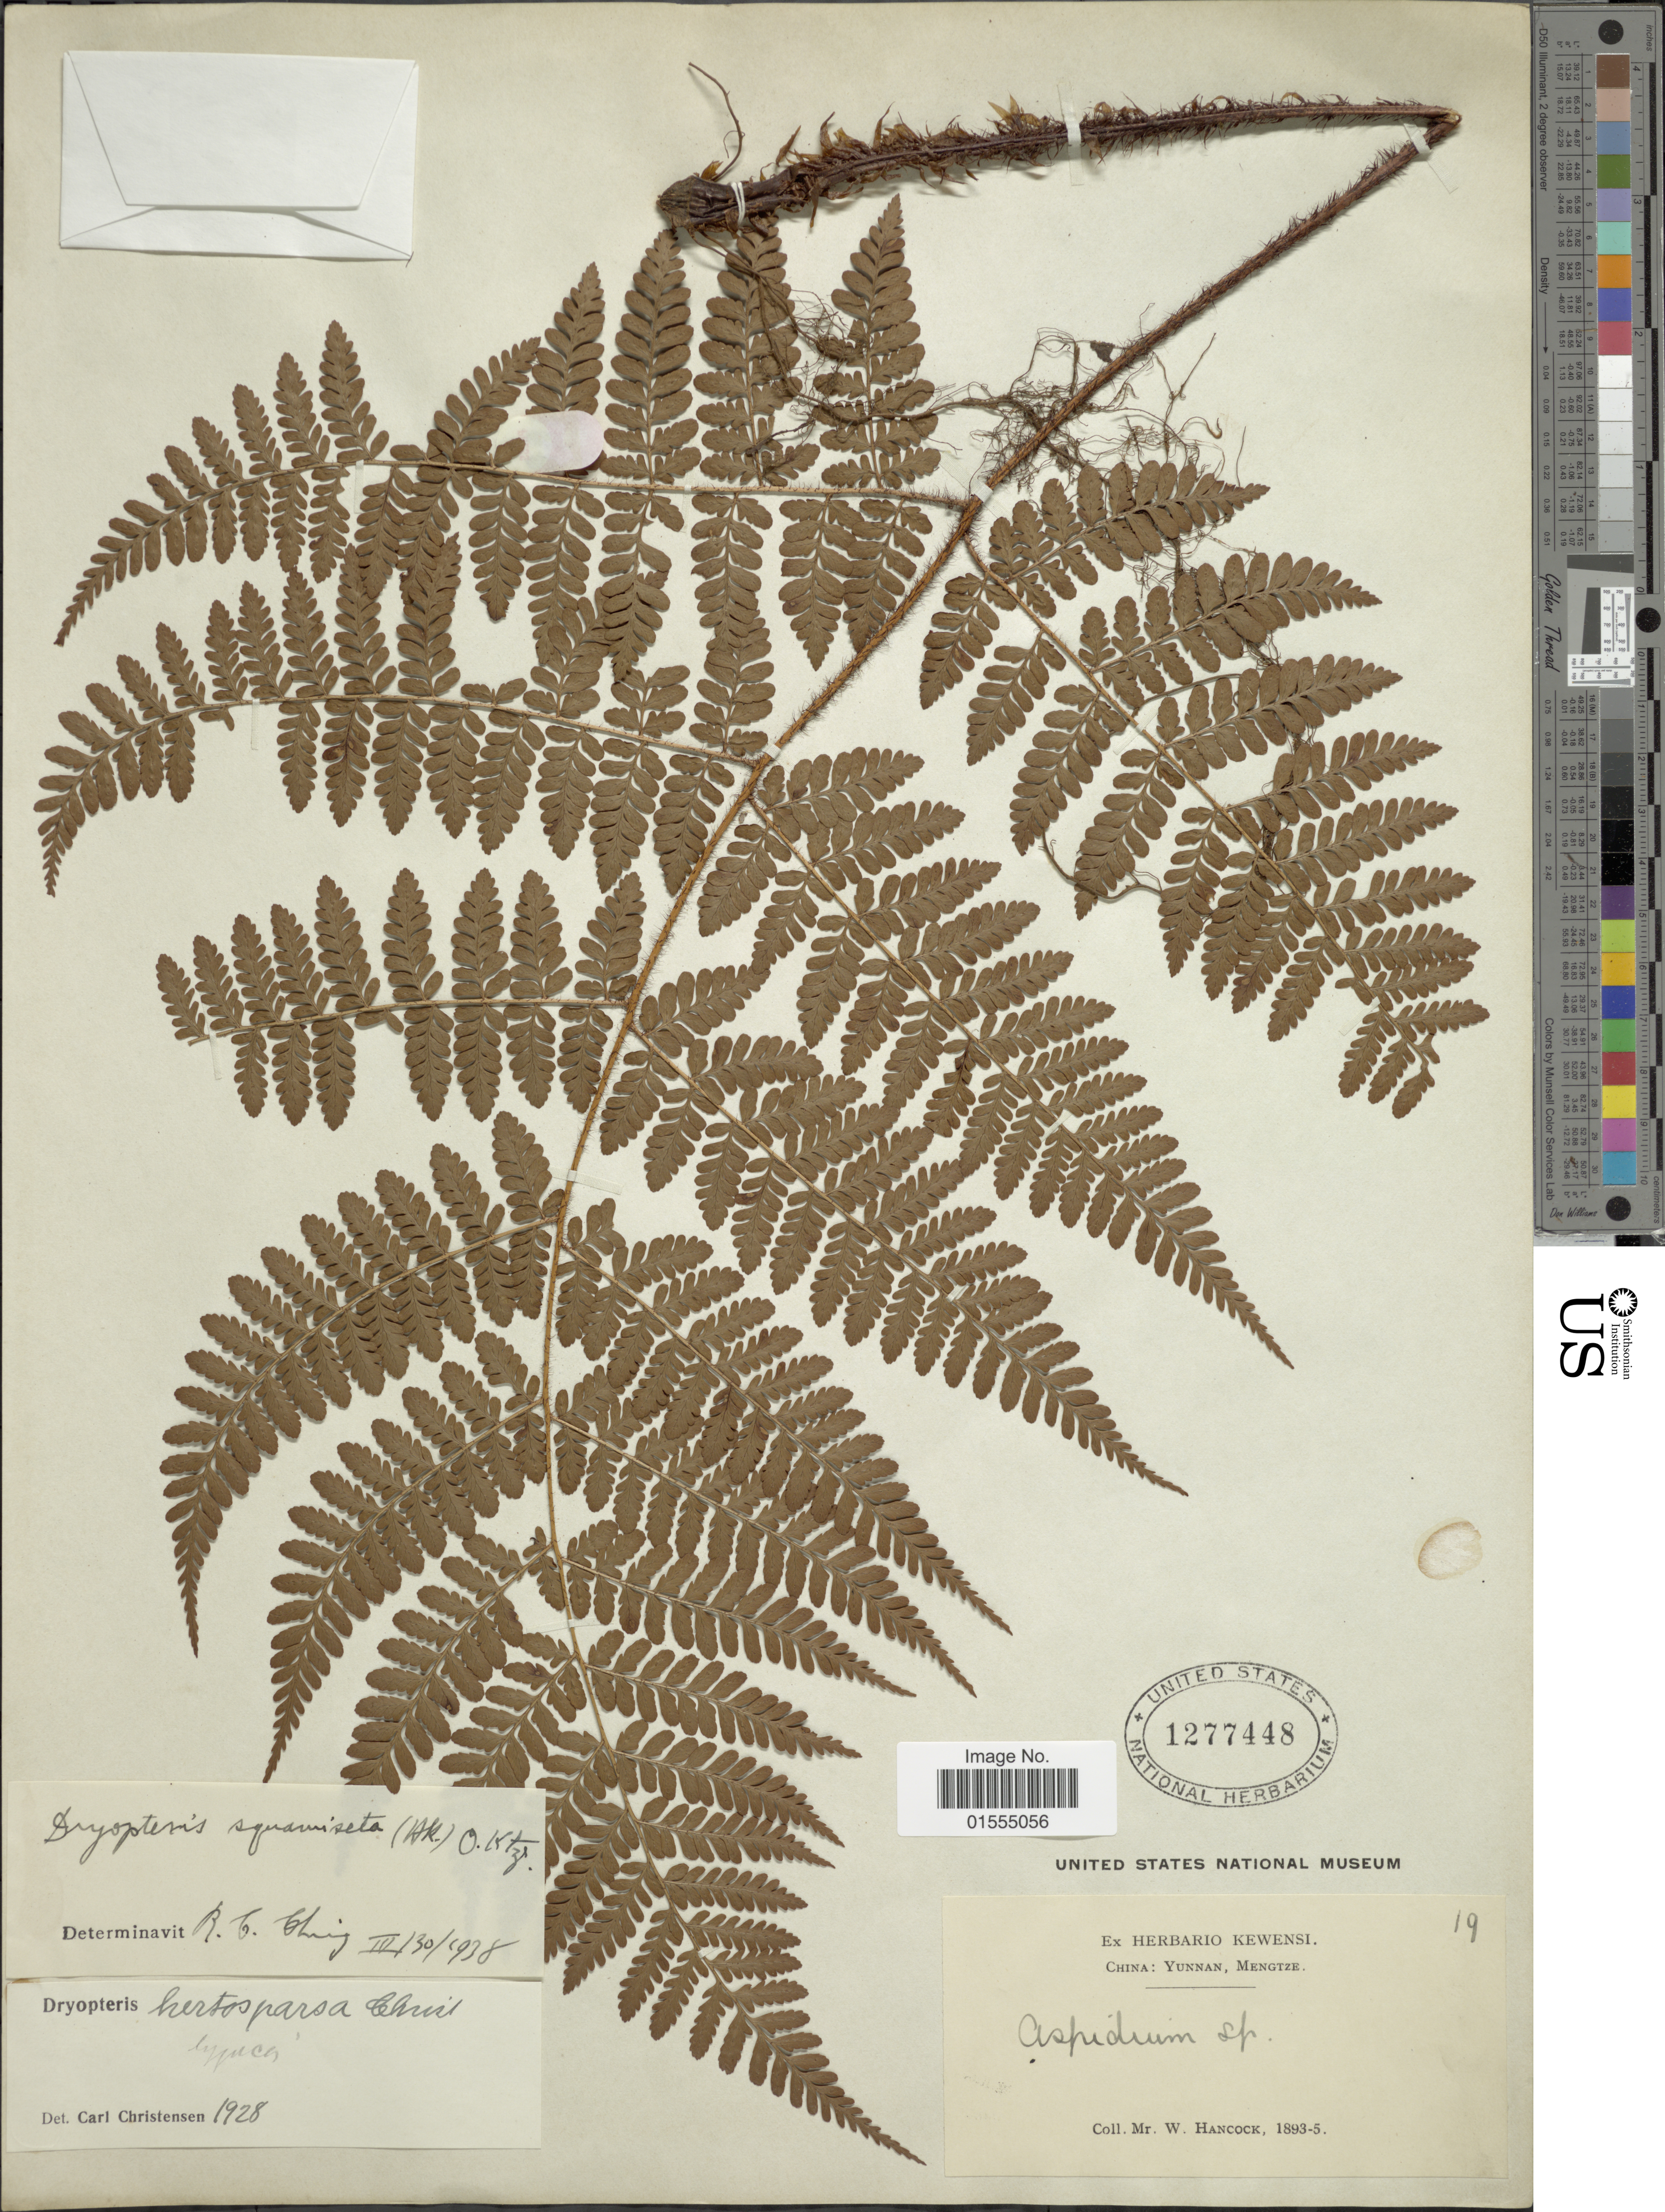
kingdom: Plantae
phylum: Tracheophyta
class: Polypodiopsida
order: Polypodiales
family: Dryopteridaceae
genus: Dryopteris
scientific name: Dryopteris squamiseta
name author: (Hook.) Kuntze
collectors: W. Hancock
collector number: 19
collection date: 1893/1895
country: China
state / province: Yunnan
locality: China: Yunnan, Mengtze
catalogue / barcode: US 1277448